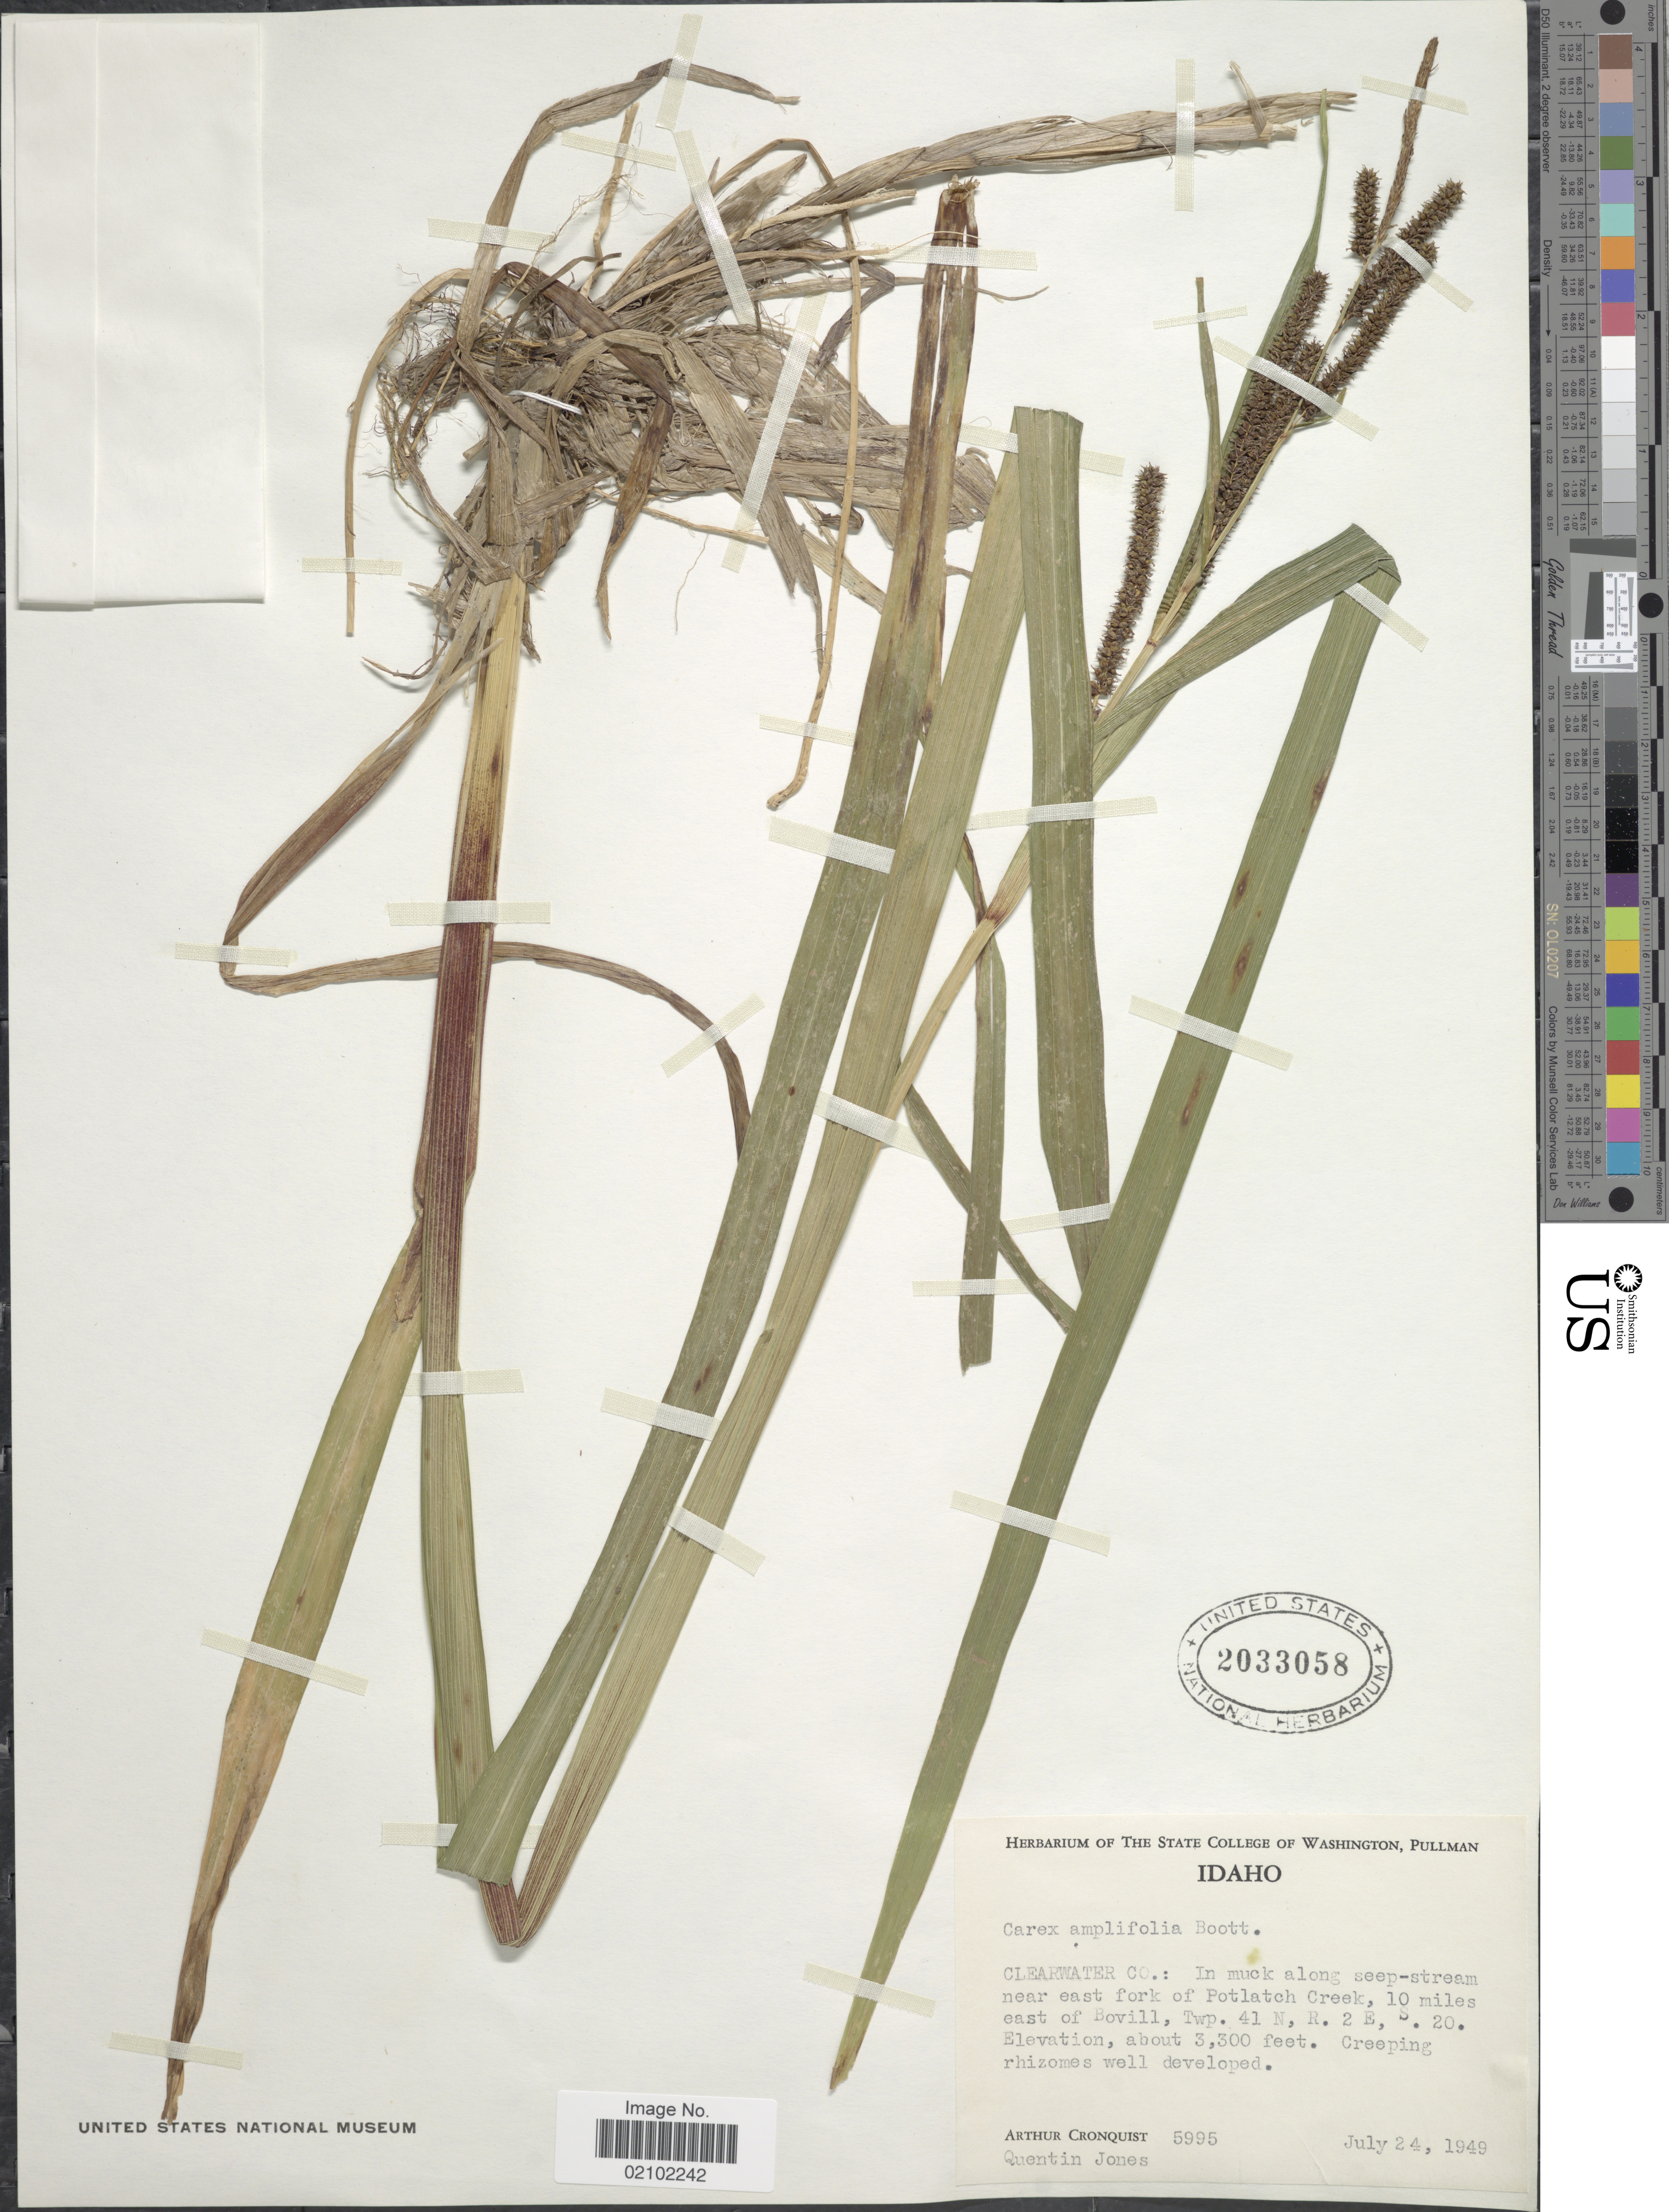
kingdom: Plantae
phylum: Tracheophyta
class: Liliopsida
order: Poales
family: Cyperaceae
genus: Carex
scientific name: Carex amplifolia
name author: Boott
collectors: A. J. Cronquist & Q. Jones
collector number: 5995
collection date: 1949-07-24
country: United States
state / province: Idaho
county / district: Clearwater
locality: Near east fork of Potlatch Creek, 10 miles east of Bovill, Twp. 41 N, R. 2 E, S 20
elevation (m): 1006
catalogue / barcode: US 2033058